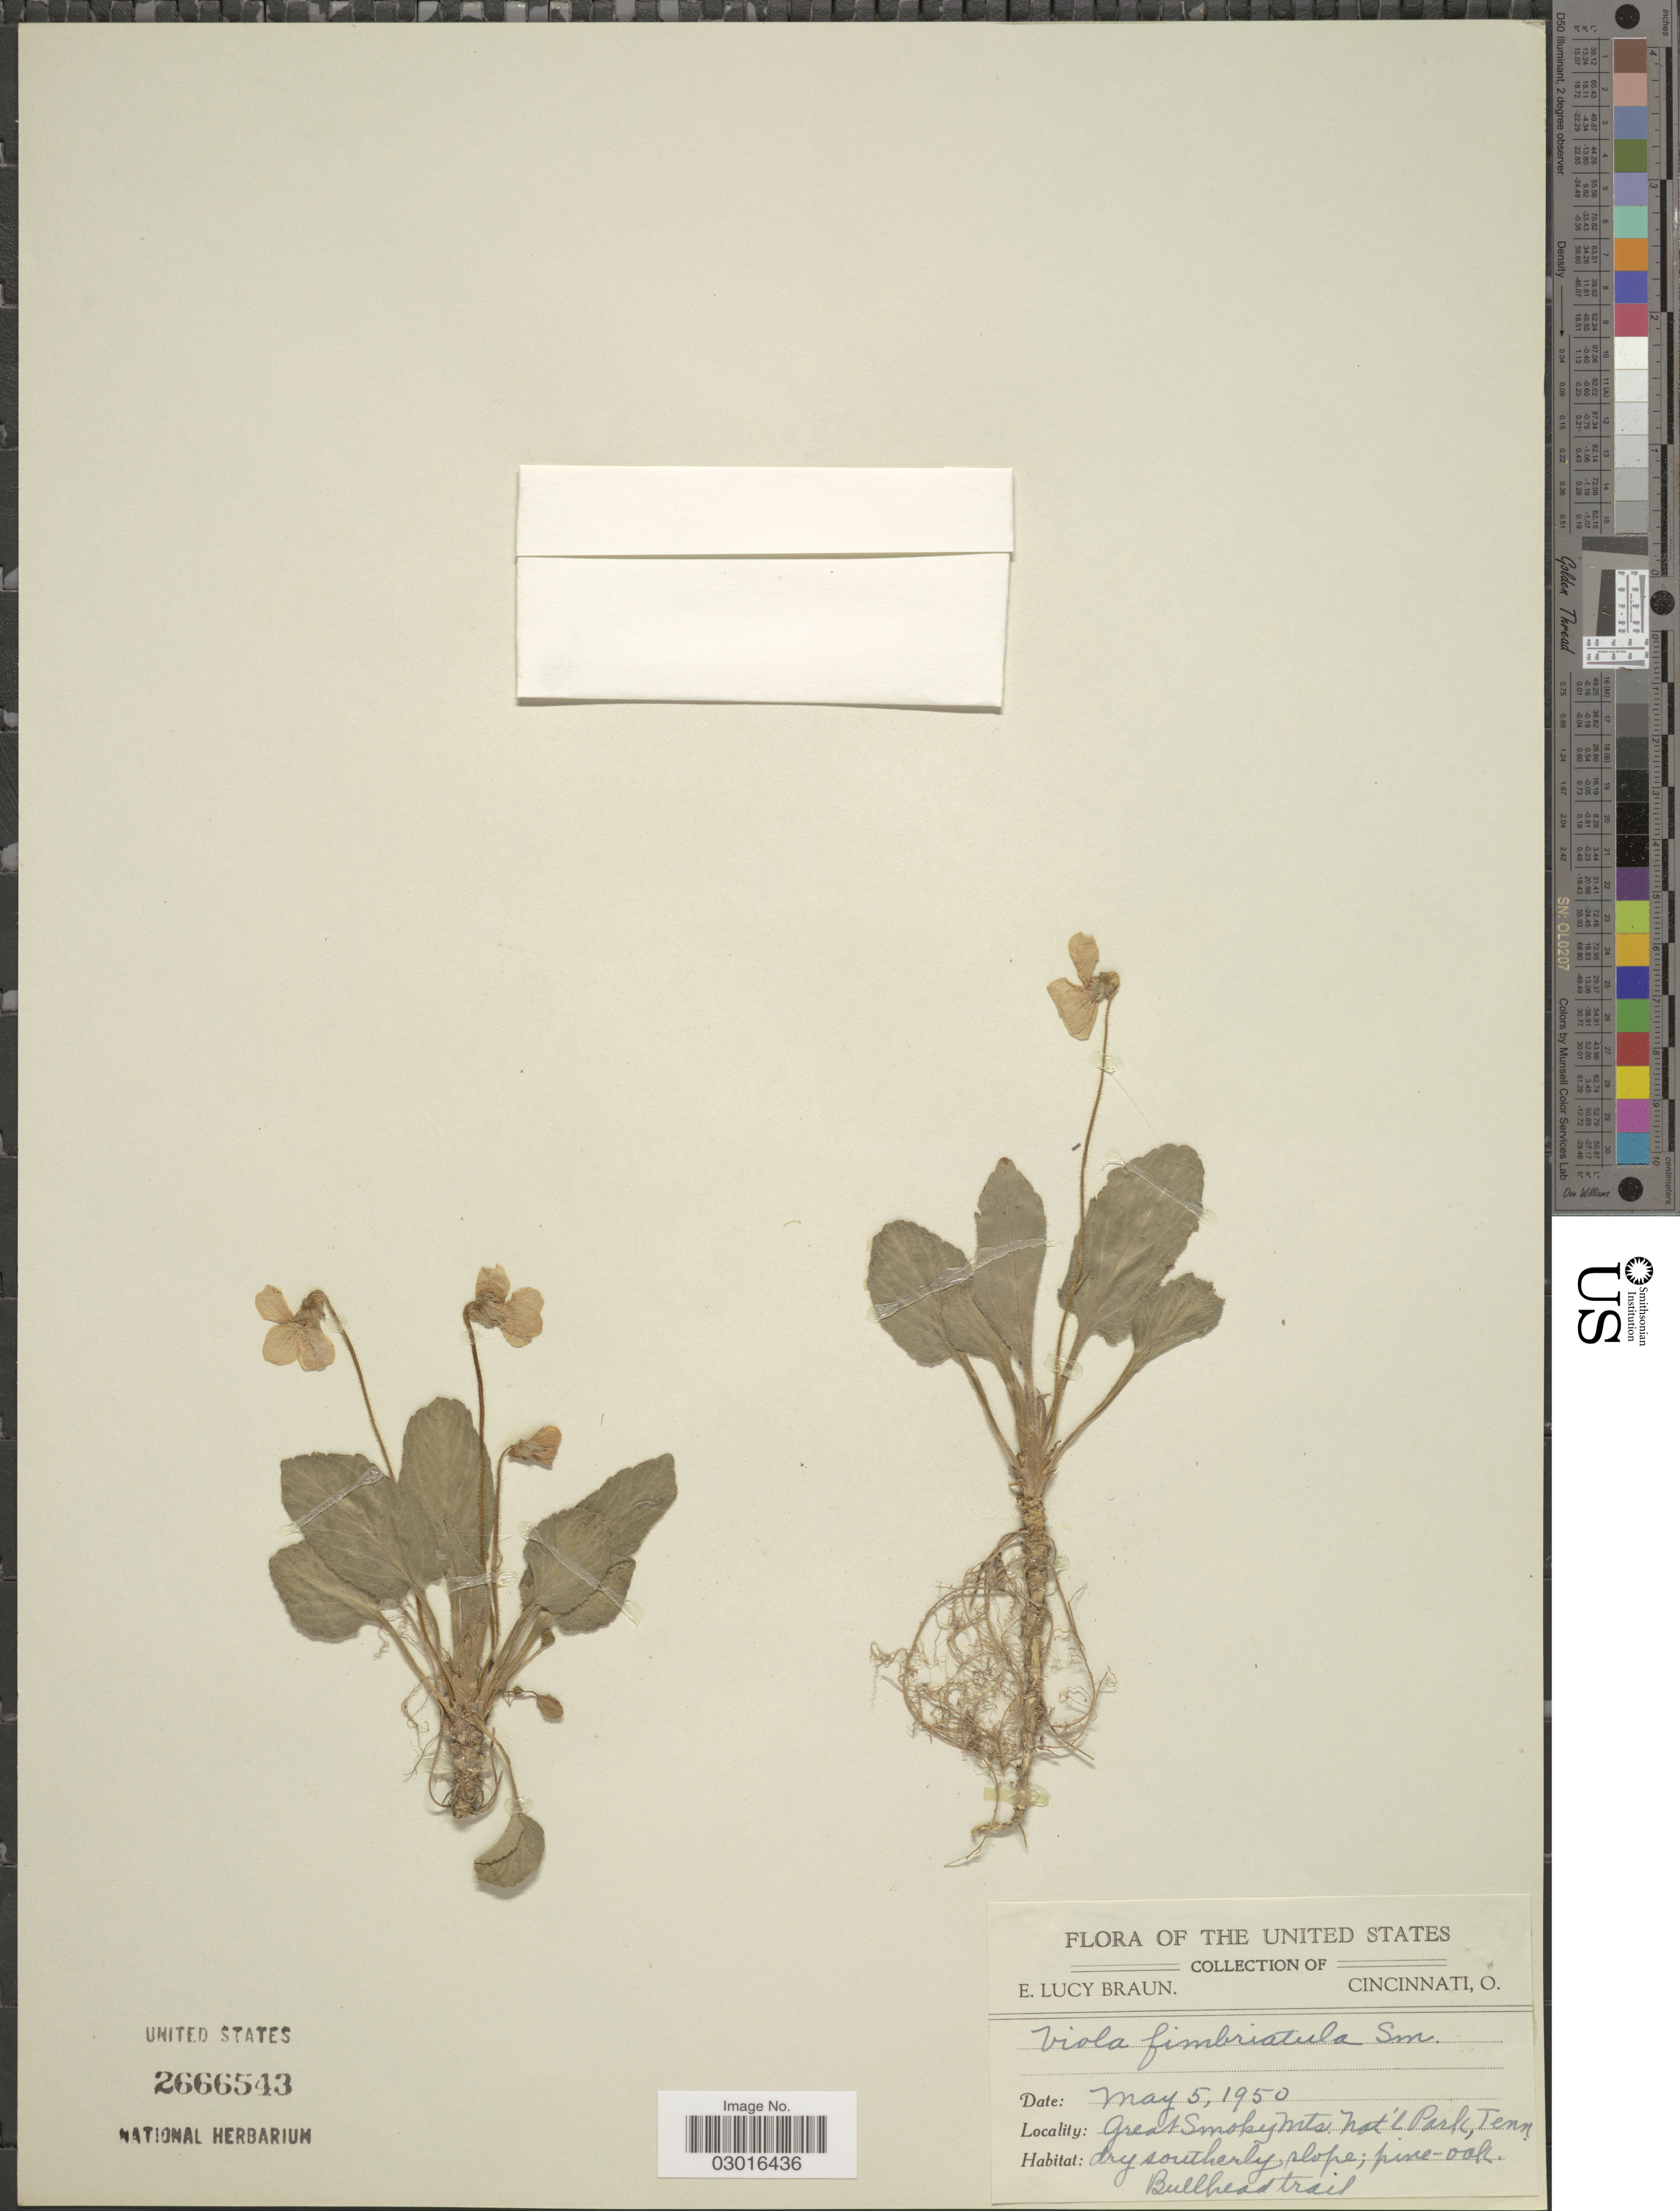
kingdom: Plantae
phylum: Tracheophyta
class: Magnoliopsida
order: Malpighiales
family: Violaceae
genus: Viola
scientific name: Viola sagittata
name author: Aiton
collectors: E. L. Braun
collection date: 1950-05-05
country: United States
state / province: Tennessee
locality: Great Smoky Mts. Nat'l Park, Tenn.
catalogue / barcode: US 2666543